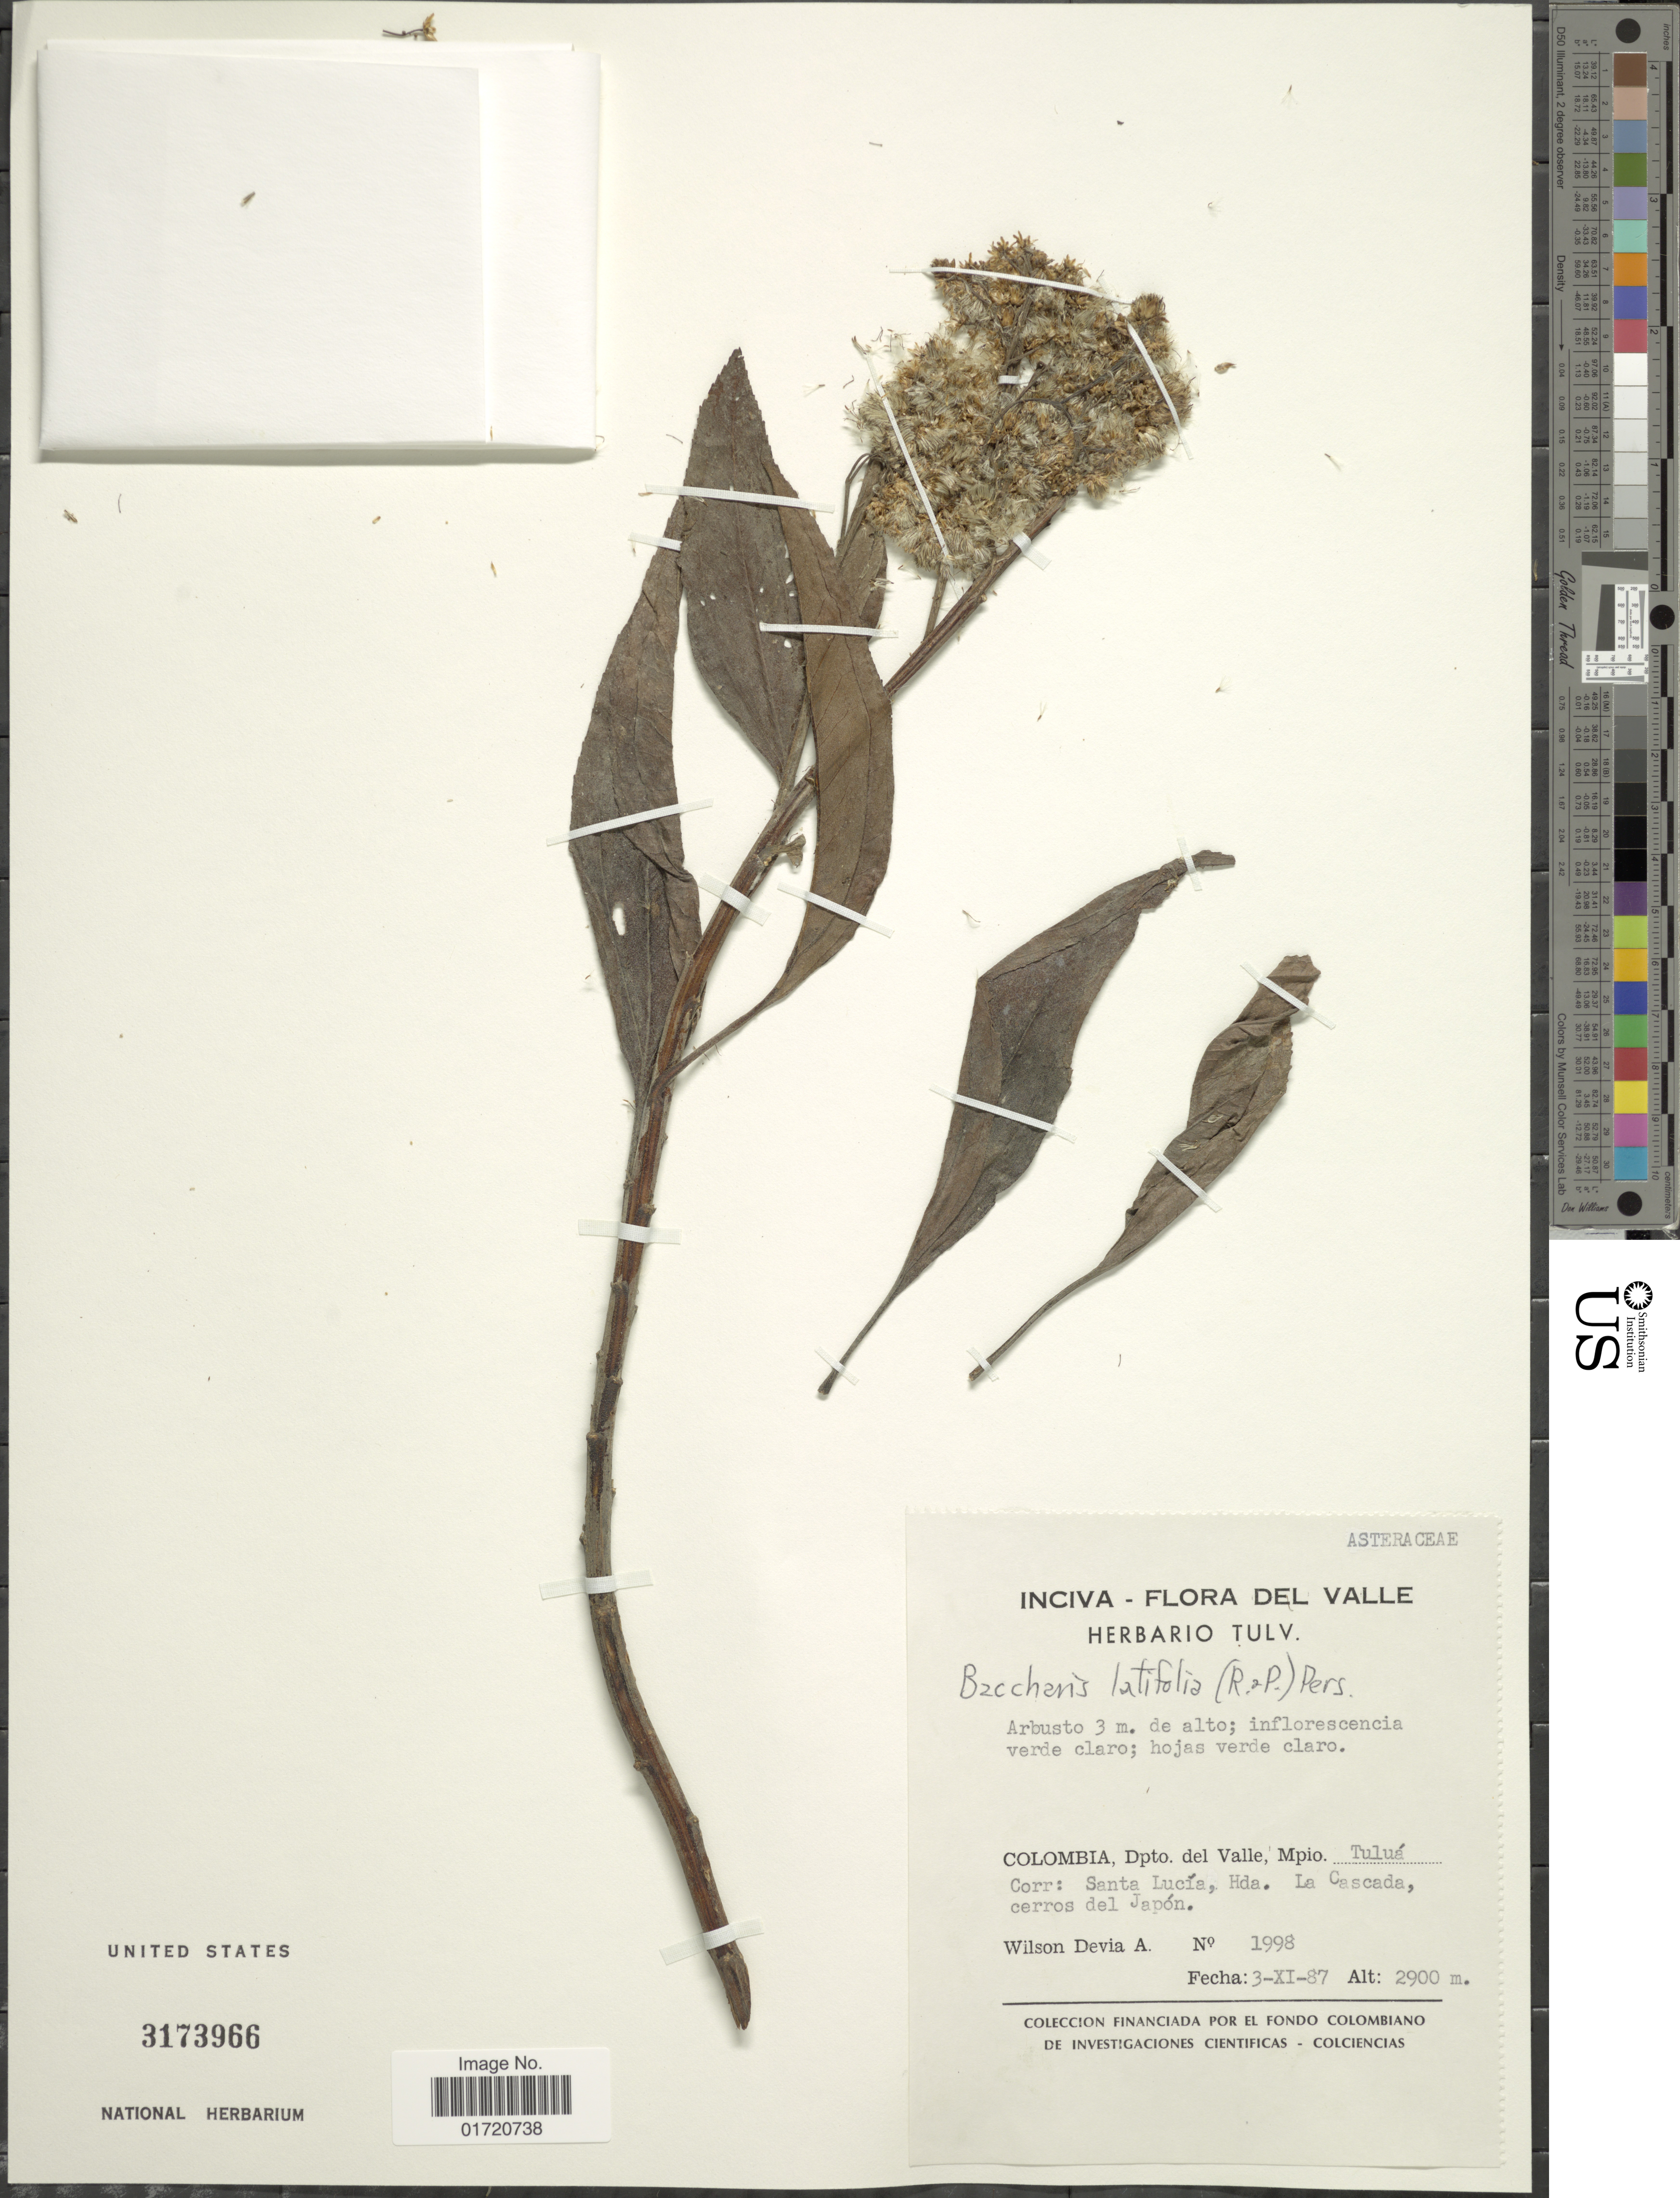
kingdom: Plantae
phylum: Tracheophyta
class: Magnoliopsida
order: Asterales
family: Asteraceae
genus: Baccharis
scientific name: Baccharis latifolia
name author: (Ruiz & Pav.) Pers.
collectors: W. Devia A.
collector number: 1998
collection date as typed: Transcribed d/m/y: 3/11/87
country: Colombia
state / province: Valle del Cauca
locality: Dpto. del Valle, Mpio. Tulua, Corr Santa Lucia, Hda. La Cascada, cerros del Japon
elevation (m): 2900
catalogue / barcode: US 3173966